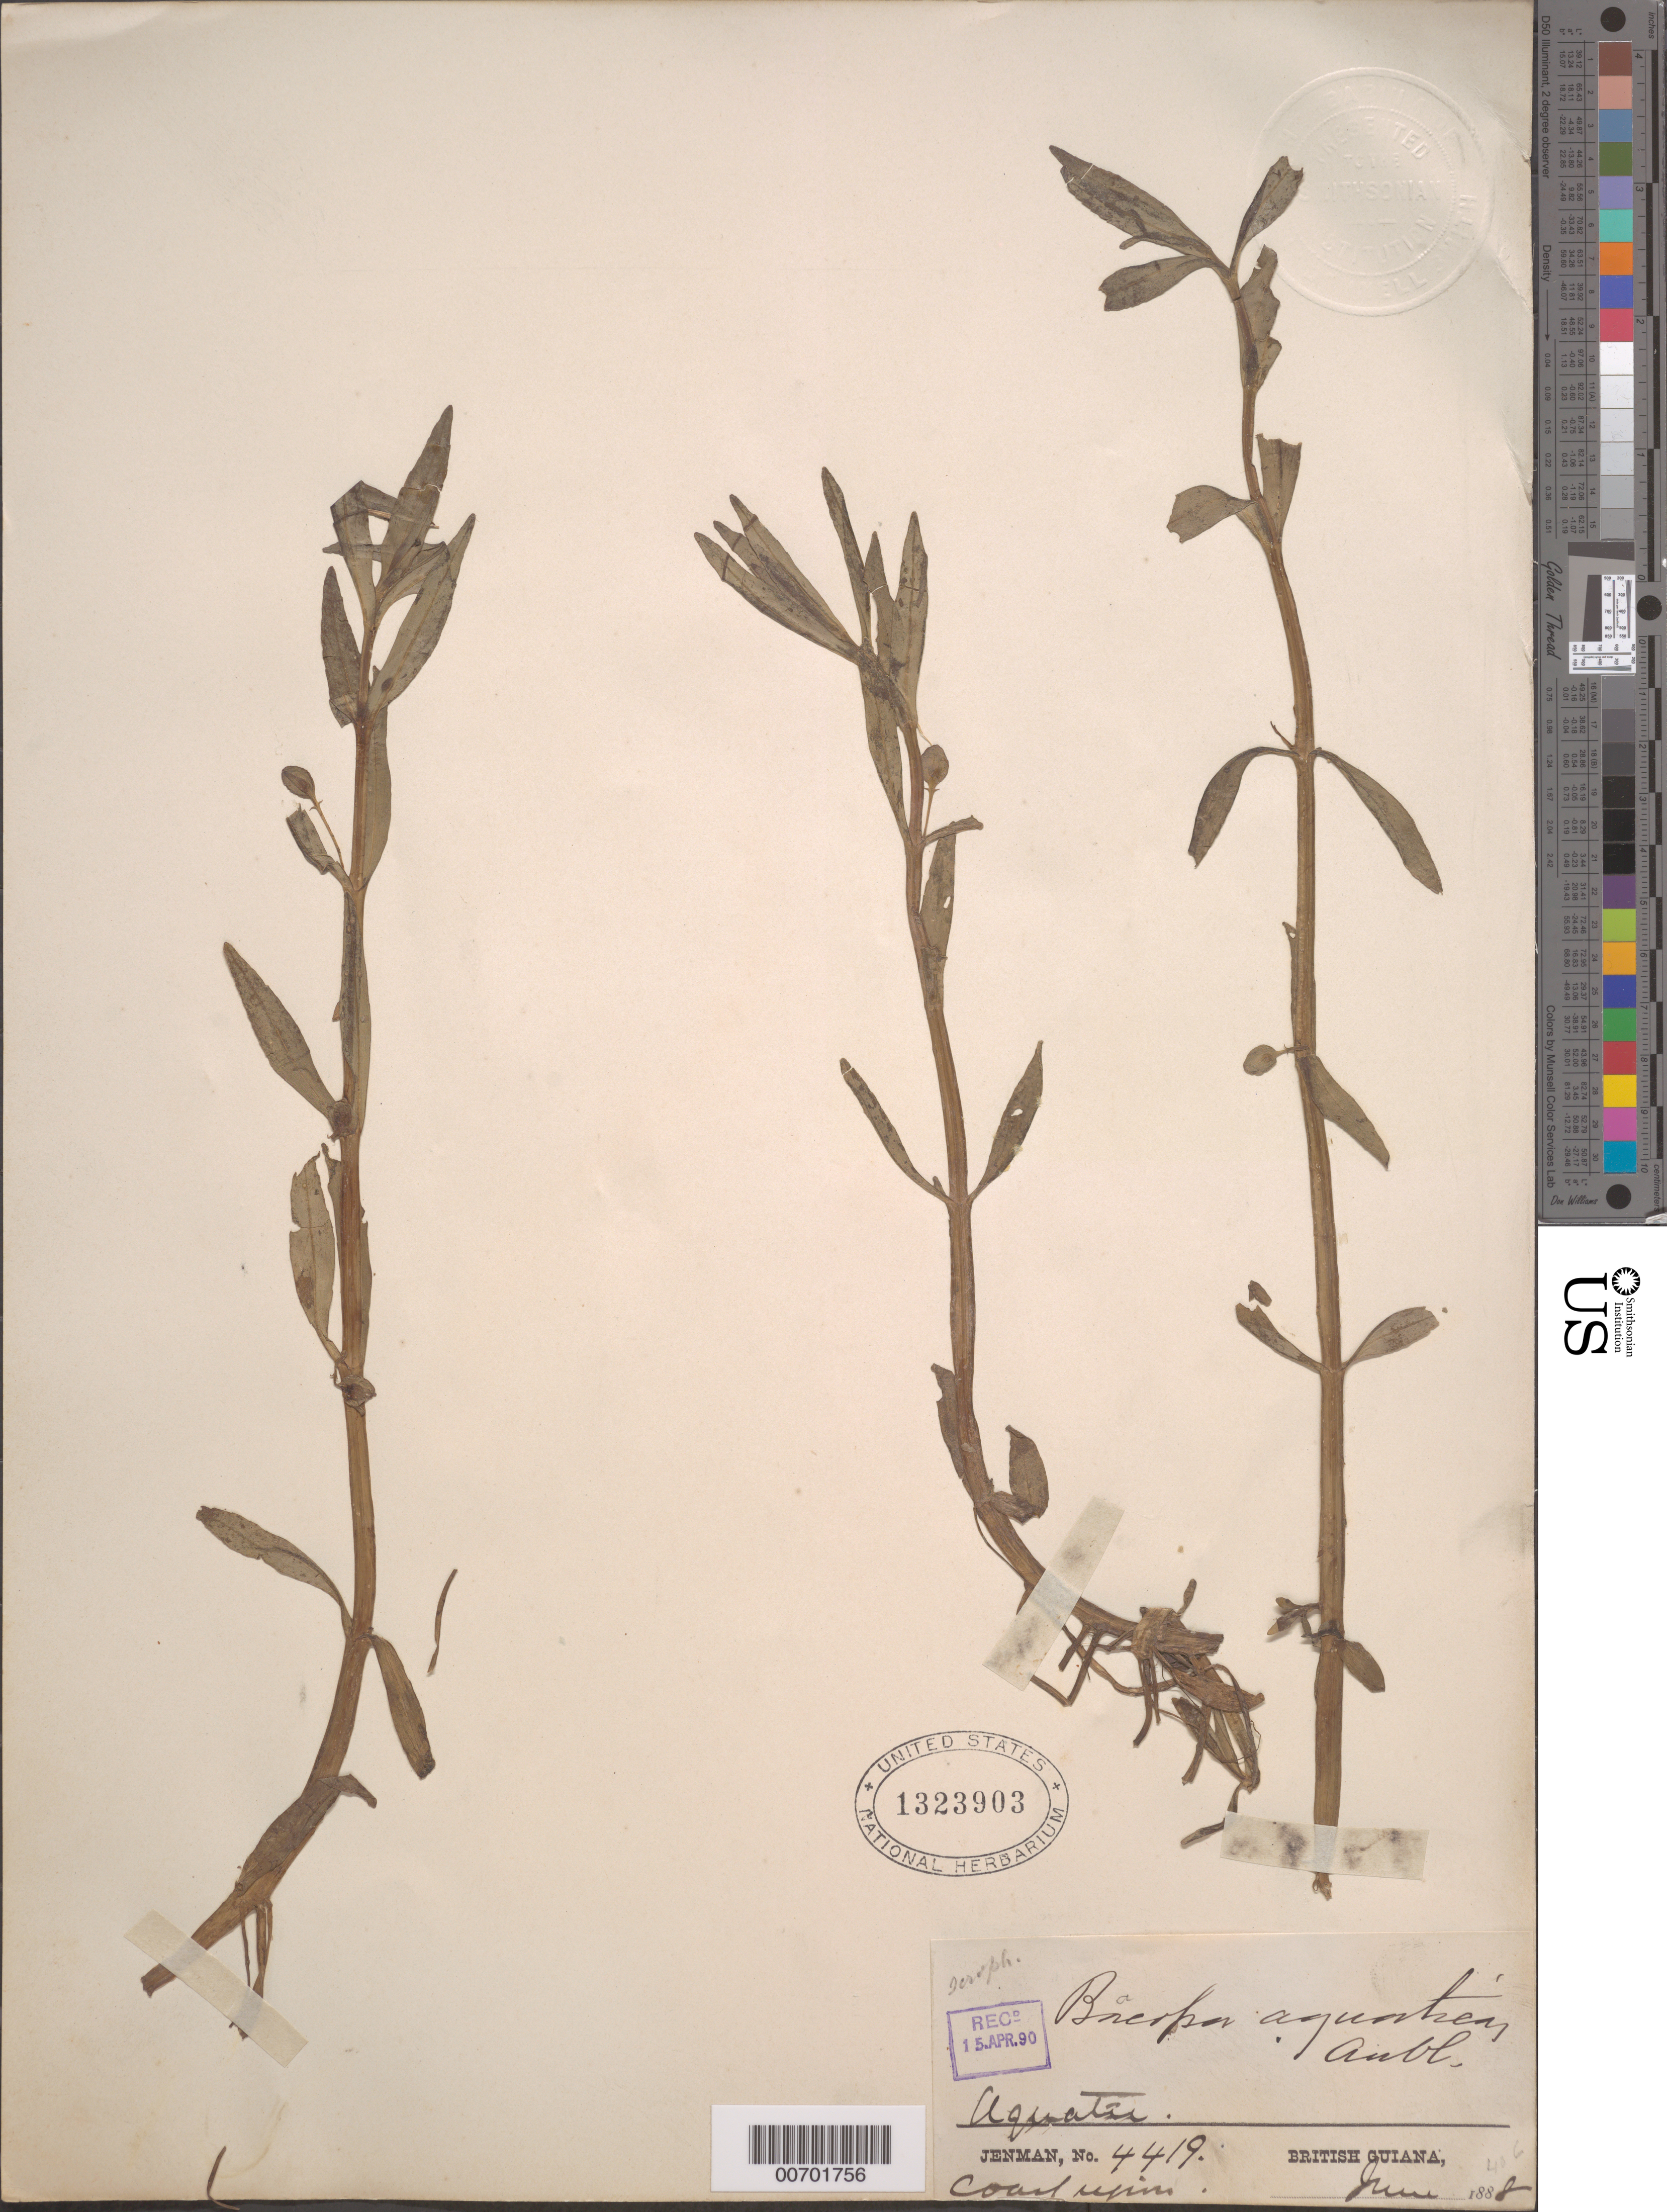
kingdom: Plantae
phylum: Tracheophyta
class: Magnoliopsida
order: Lamiales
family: Plantaginaceae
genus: Bacopa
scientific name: Bacopa aquatica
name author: Aubl.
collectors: G. S. Jenman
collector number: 4419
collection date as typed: June 1888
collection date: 1888-06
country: Guyana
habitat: Coast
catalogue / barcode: US 1323903